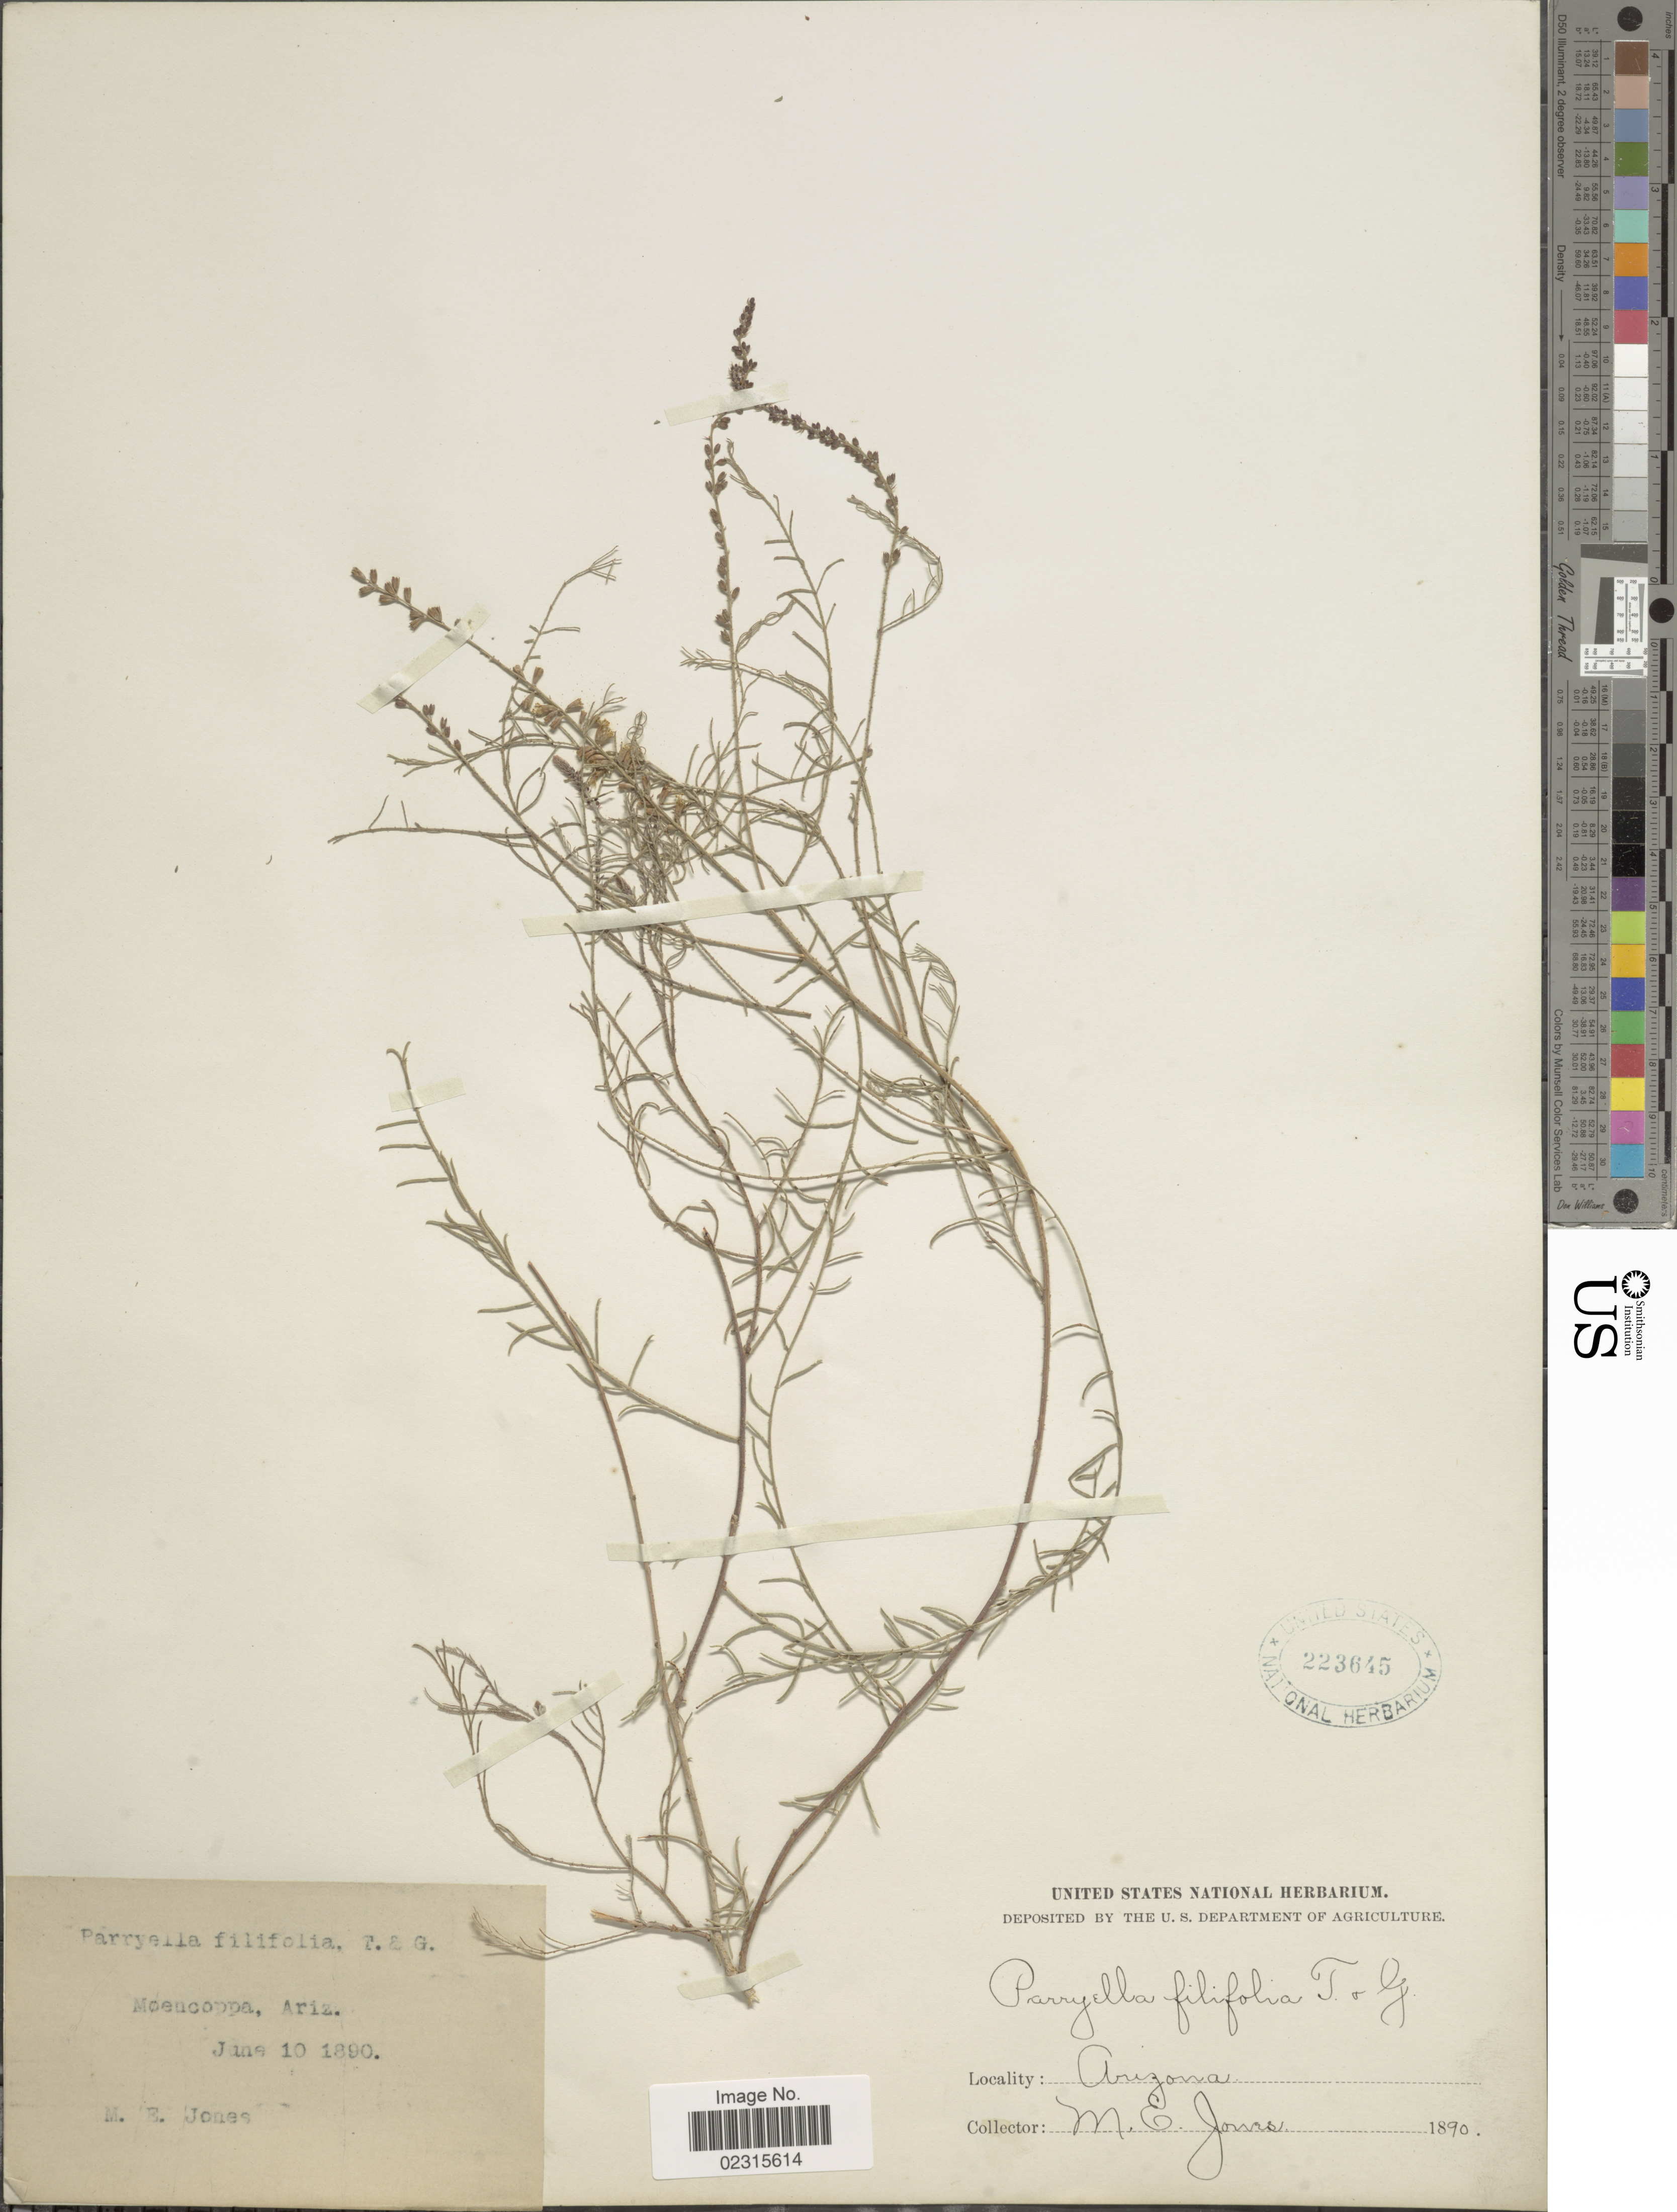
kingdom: Plantae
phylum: Tracheophyta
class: Magnoliopsida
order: Fabales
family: Fabaceae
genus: Parryella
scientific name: Parryella filifolia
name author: Torr. & A. Gray ex A. Gray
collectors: M. E. Jones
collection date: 1890-06-10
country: United States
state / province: Arizona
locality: Moencoppa, Ariz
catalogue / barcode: US 223645